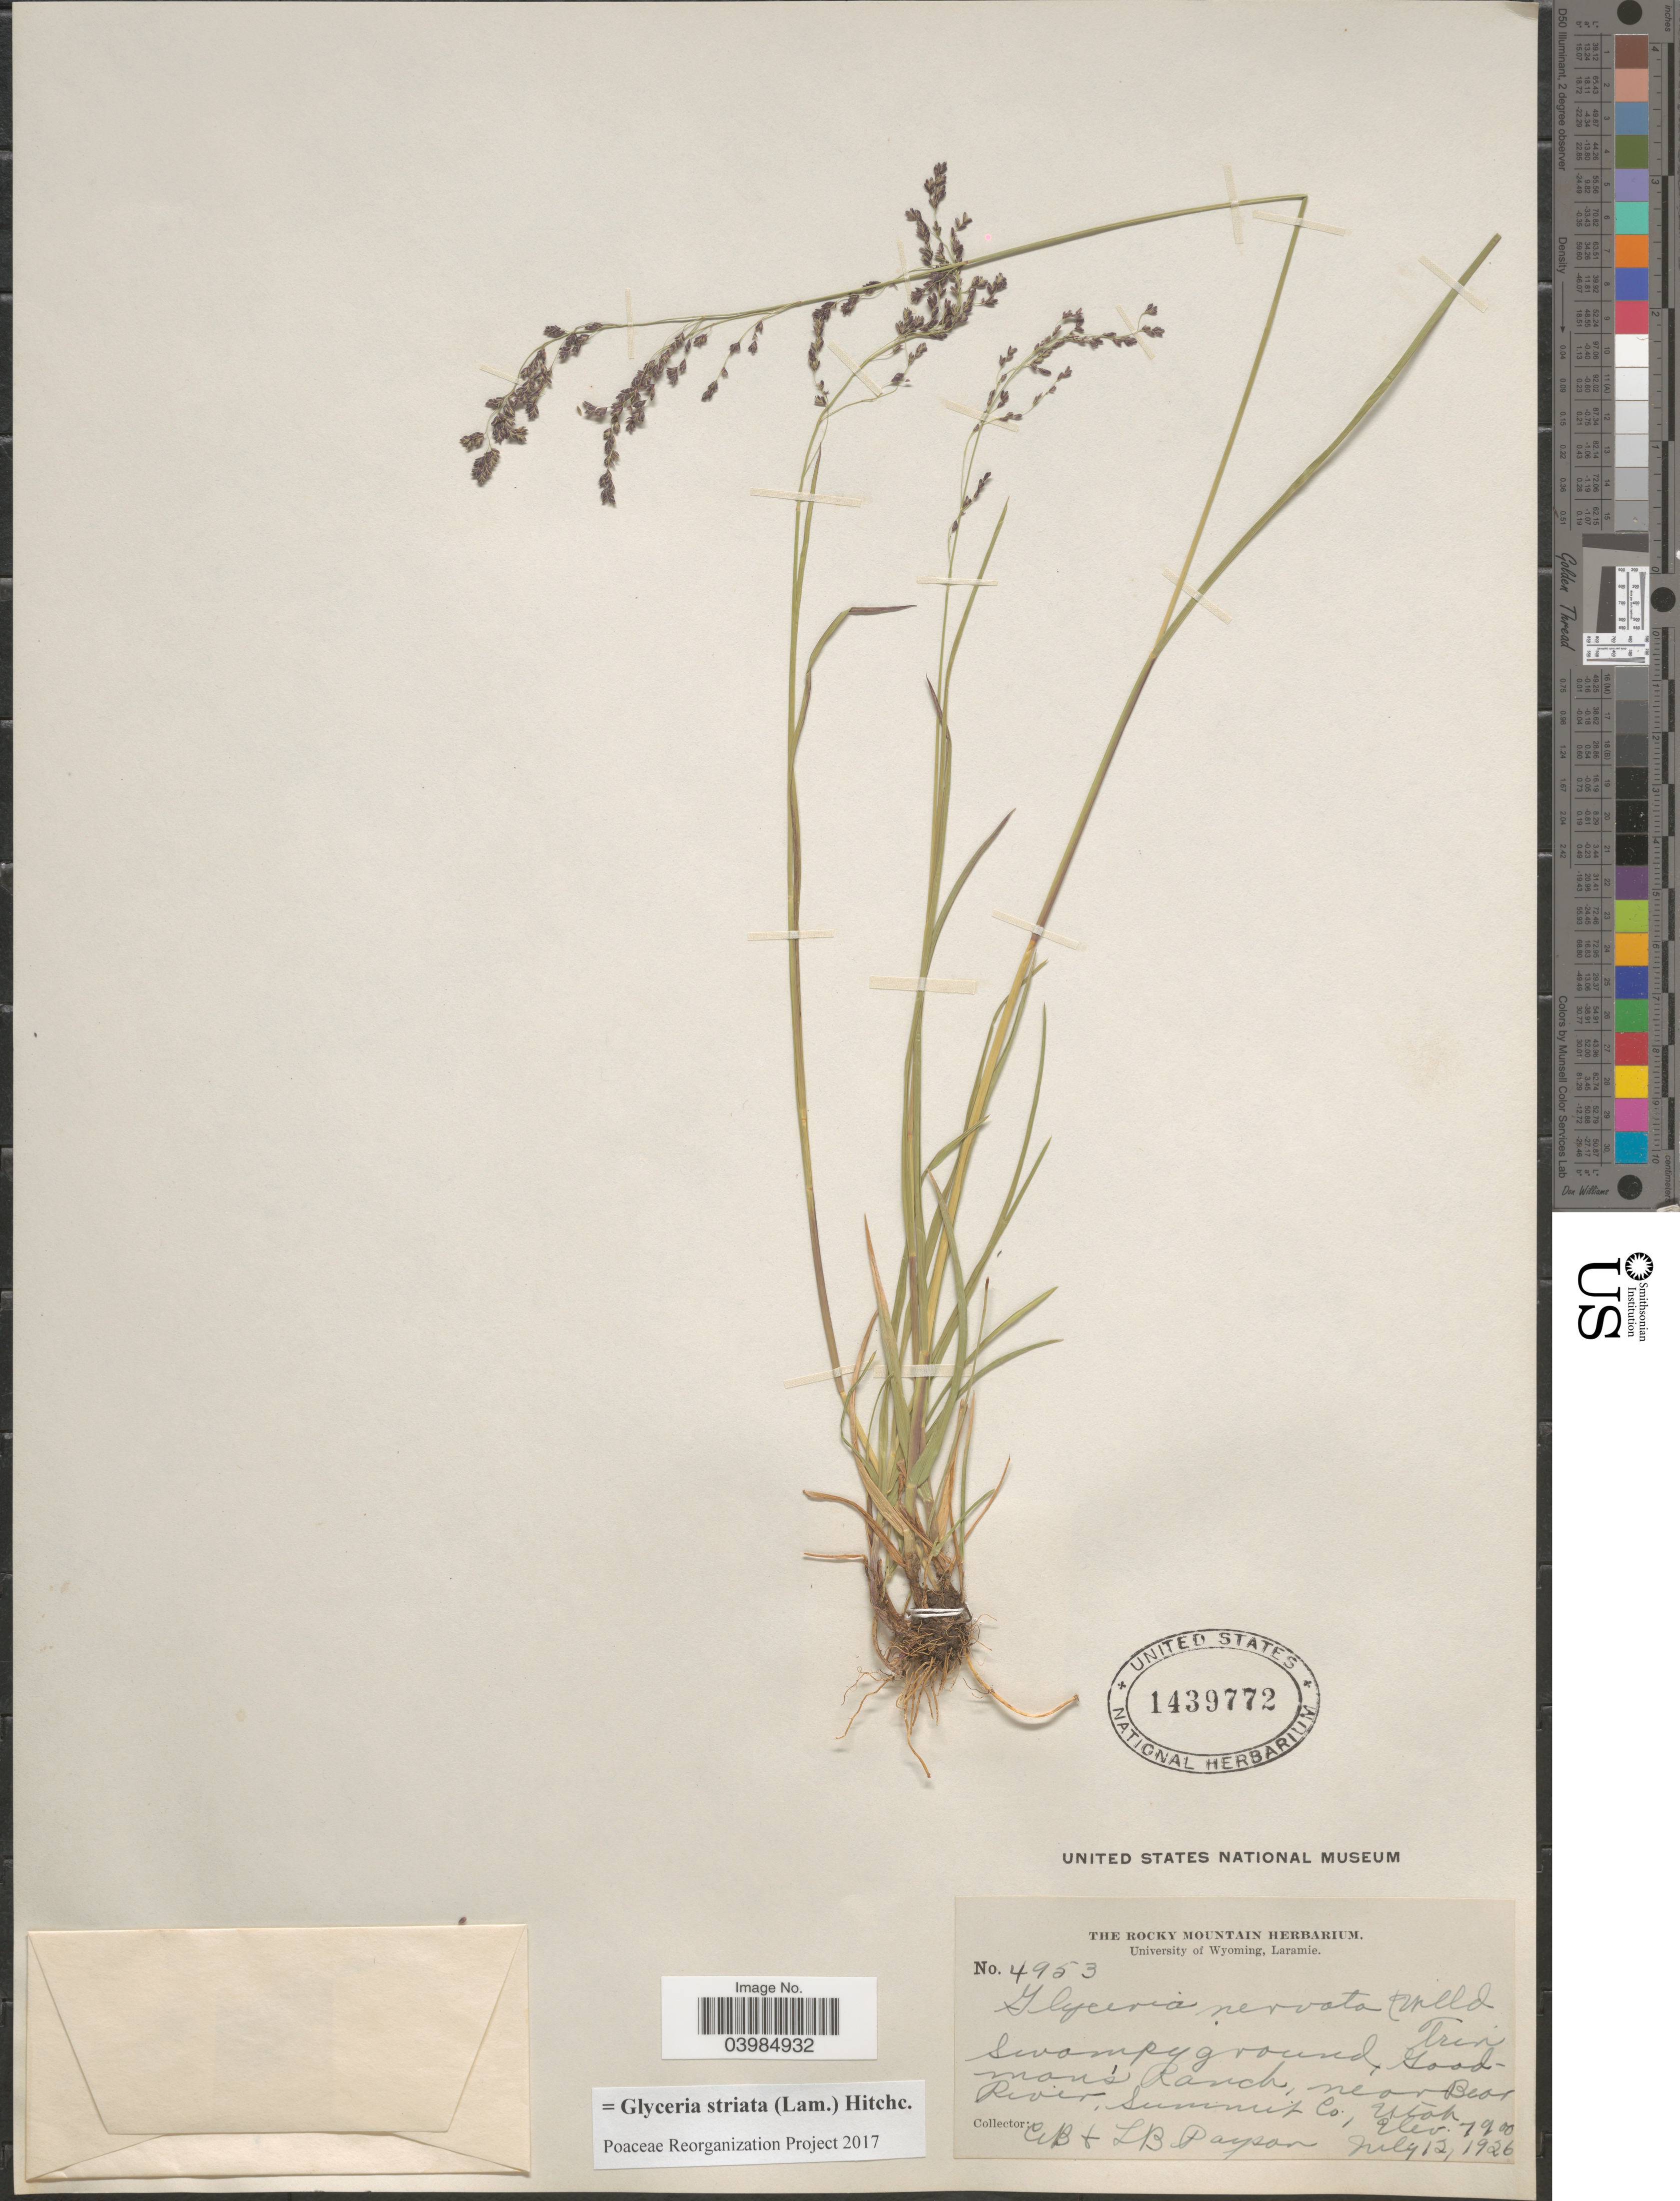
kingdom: Plantae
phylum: Tracheophyta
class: Liliopsida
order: Poales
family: Poaceae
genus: Glyceria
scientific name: Glyceria striata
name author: (Lam.) Hitchc.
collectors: E. B. Payson & L. Payson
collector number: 4953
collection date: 1926-07-12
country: United States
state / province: Utah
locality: Goodman's Ranch, near Bear River, Summit Co.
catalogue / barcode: US 1439772